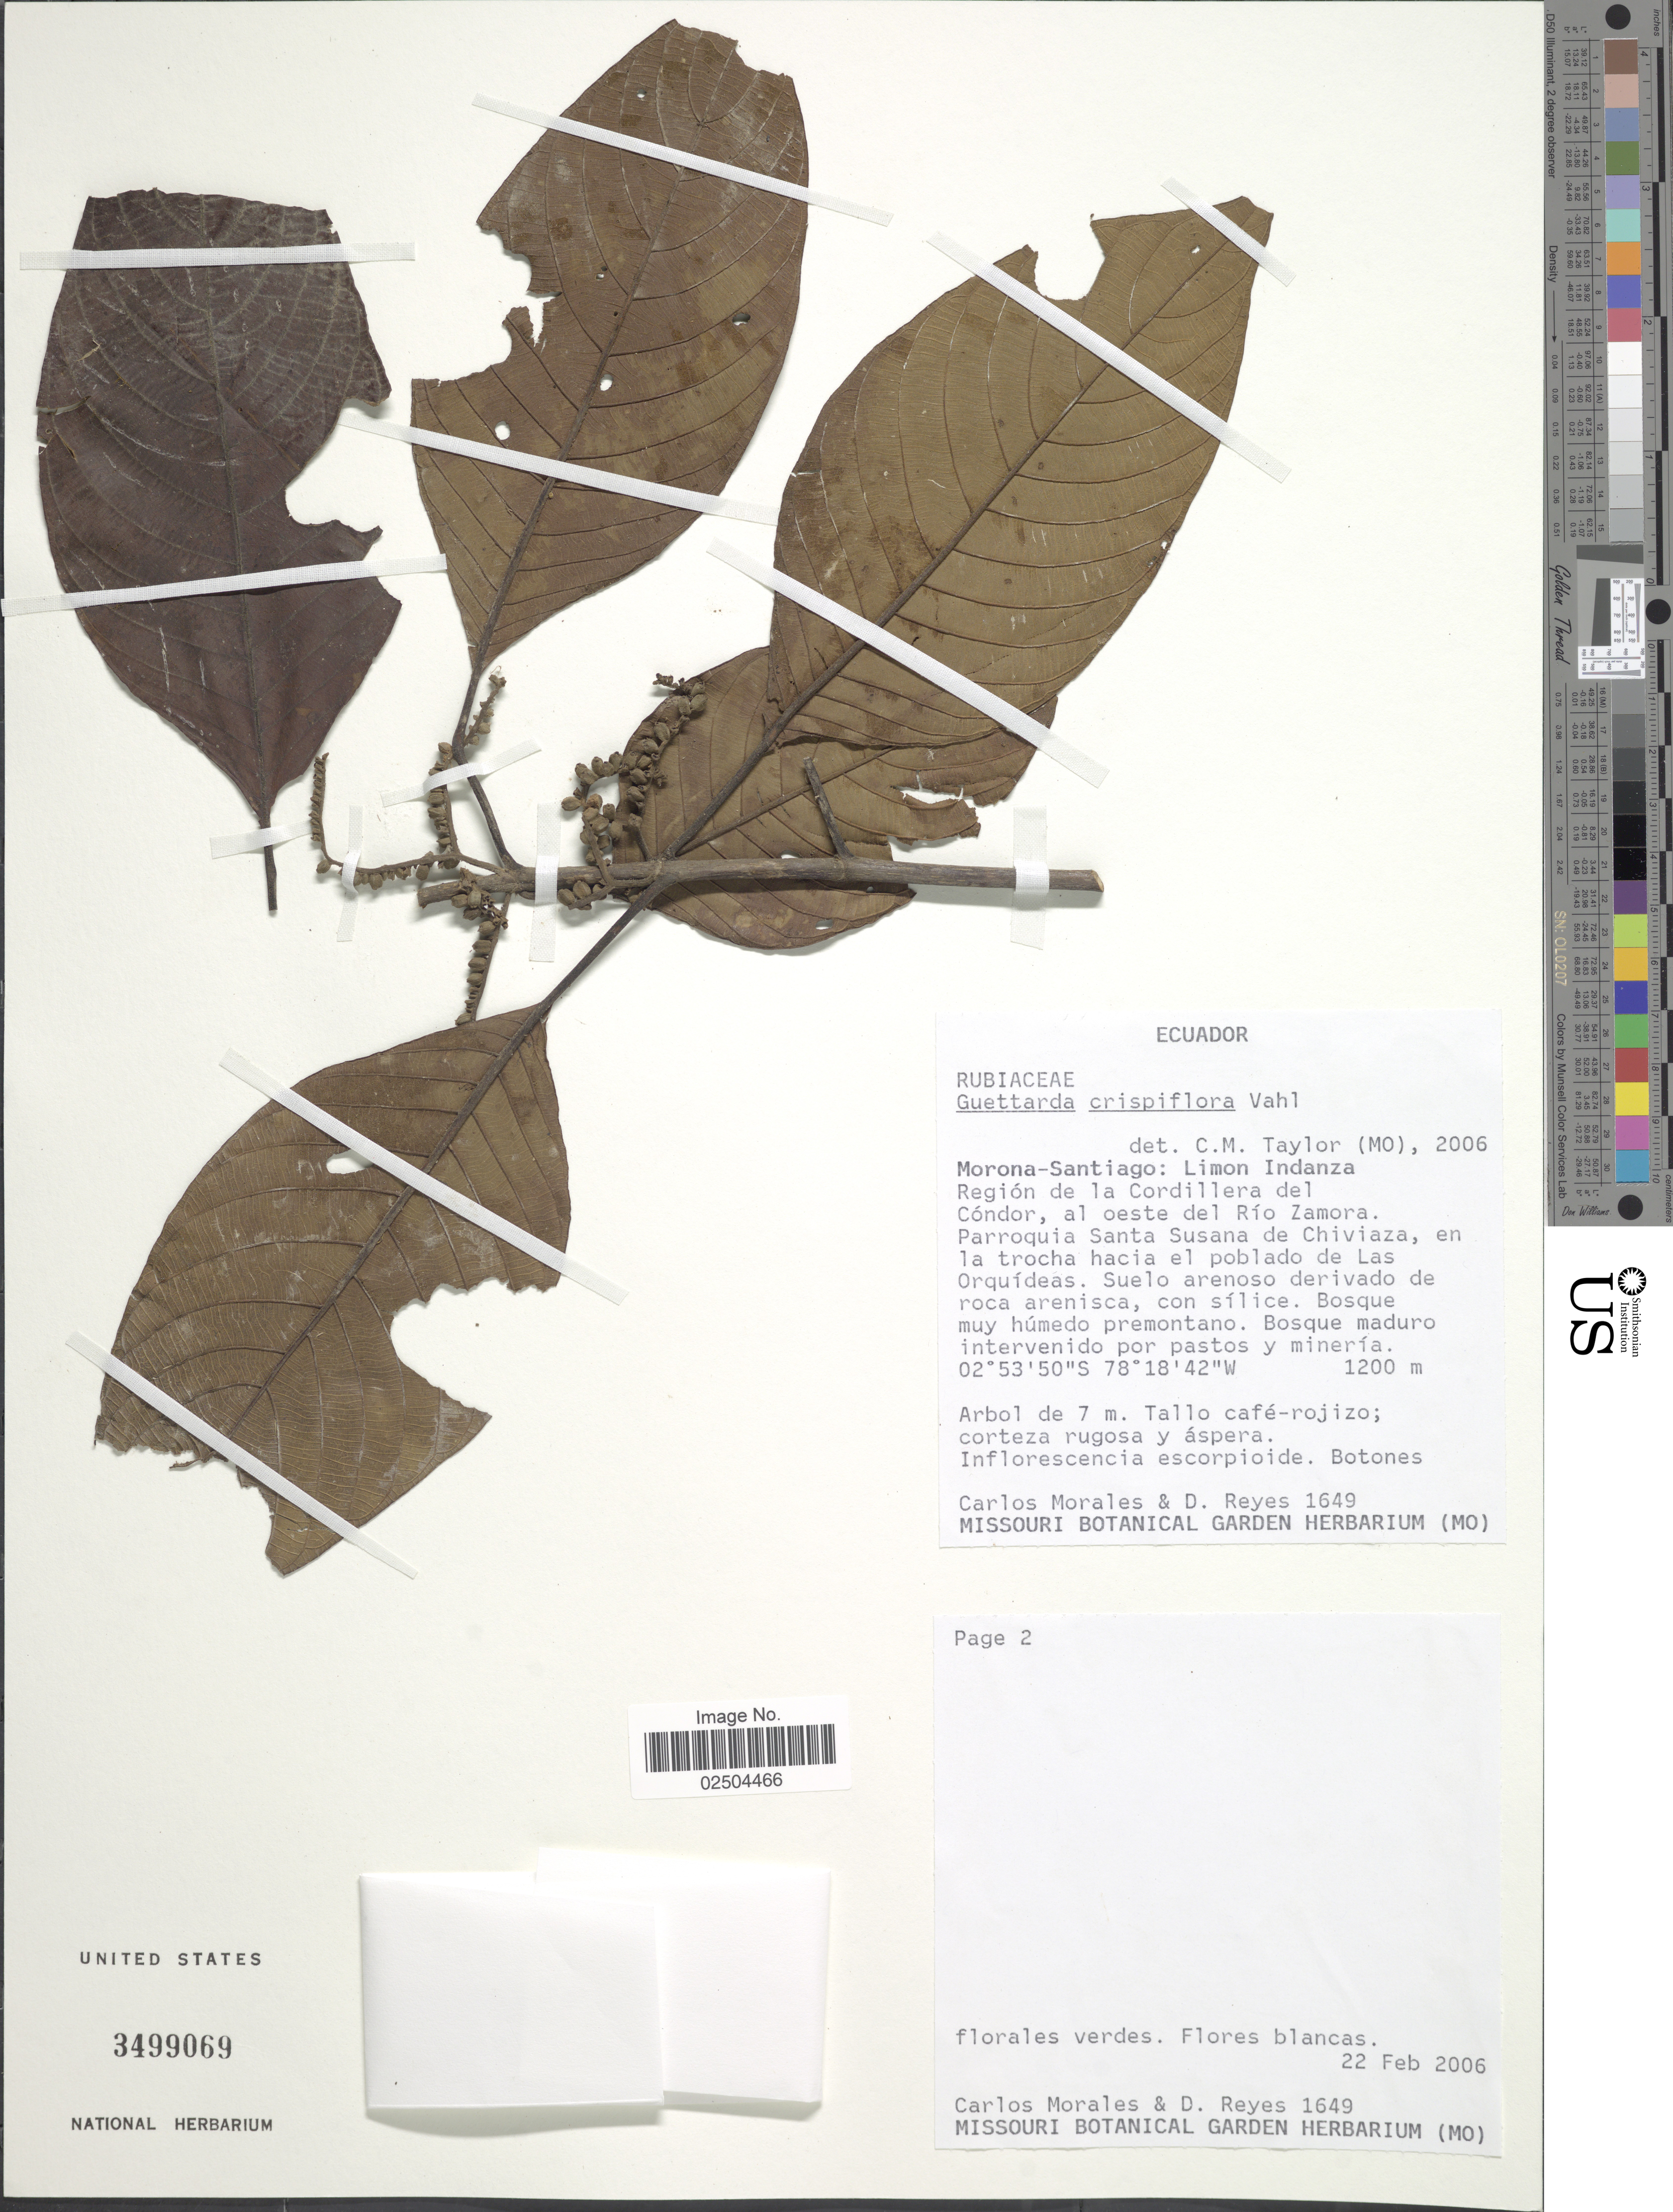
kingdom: Plantae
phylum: Tracheophyta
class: Magnoliopsida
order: Gentianales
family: Rubiaceae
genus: Guettarda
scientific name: Guettarda crispiflora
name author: Vahl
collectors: C. Morales & D. Reyes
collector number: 1649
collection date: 2006-02-22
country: Ecuador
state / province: Morona-Santiago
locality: Limon Indanza, Region de la Cordillera del Condor, al oeste del Ri Zamora, Parroquia Santa Susana de Chiviaza, en trocha hacia el poblado de Las Orquideas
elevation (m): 1200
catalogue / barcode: US 3499069